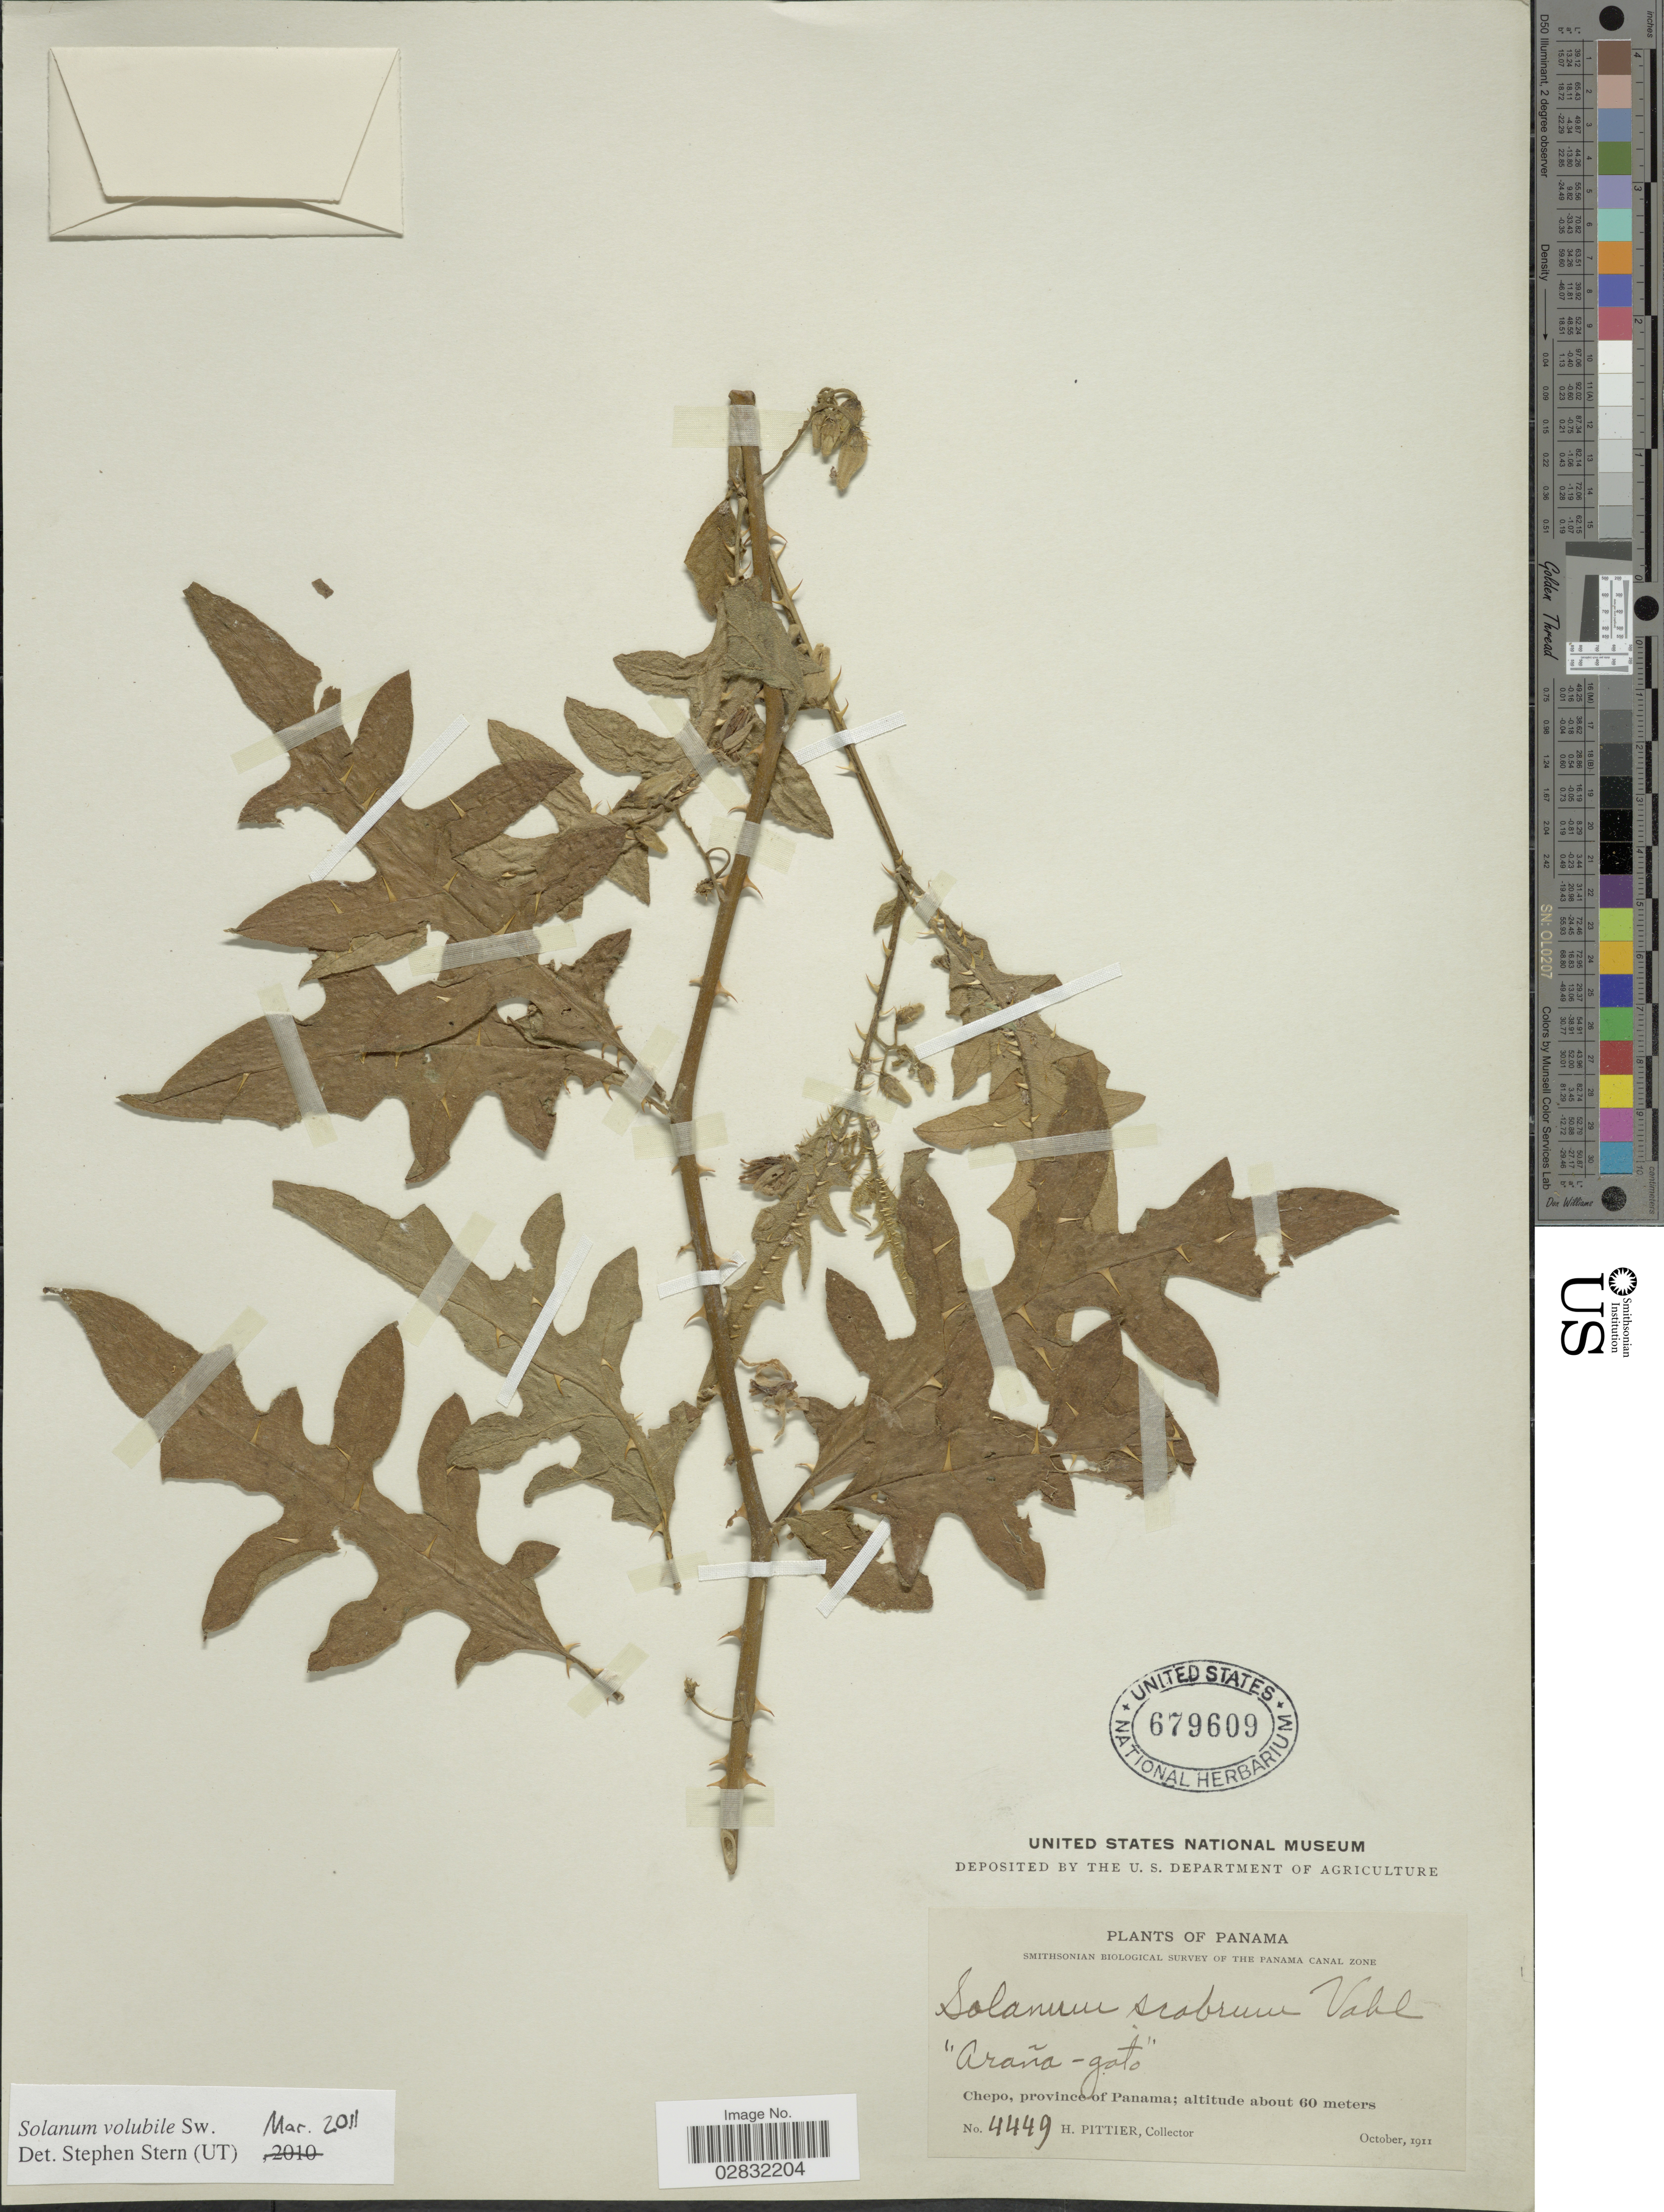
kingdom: Plantae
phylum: Tracheophyta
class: Magnoliopsida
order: Solanales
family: Solanaceae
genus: Solanum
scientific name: Solanum volubile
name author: Sw.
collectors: H. F. Pittier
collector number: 4449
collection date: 1911-10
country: Panama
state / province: Panamá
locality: Chepo, province of Panama.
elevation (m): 60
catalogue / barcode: US 679609